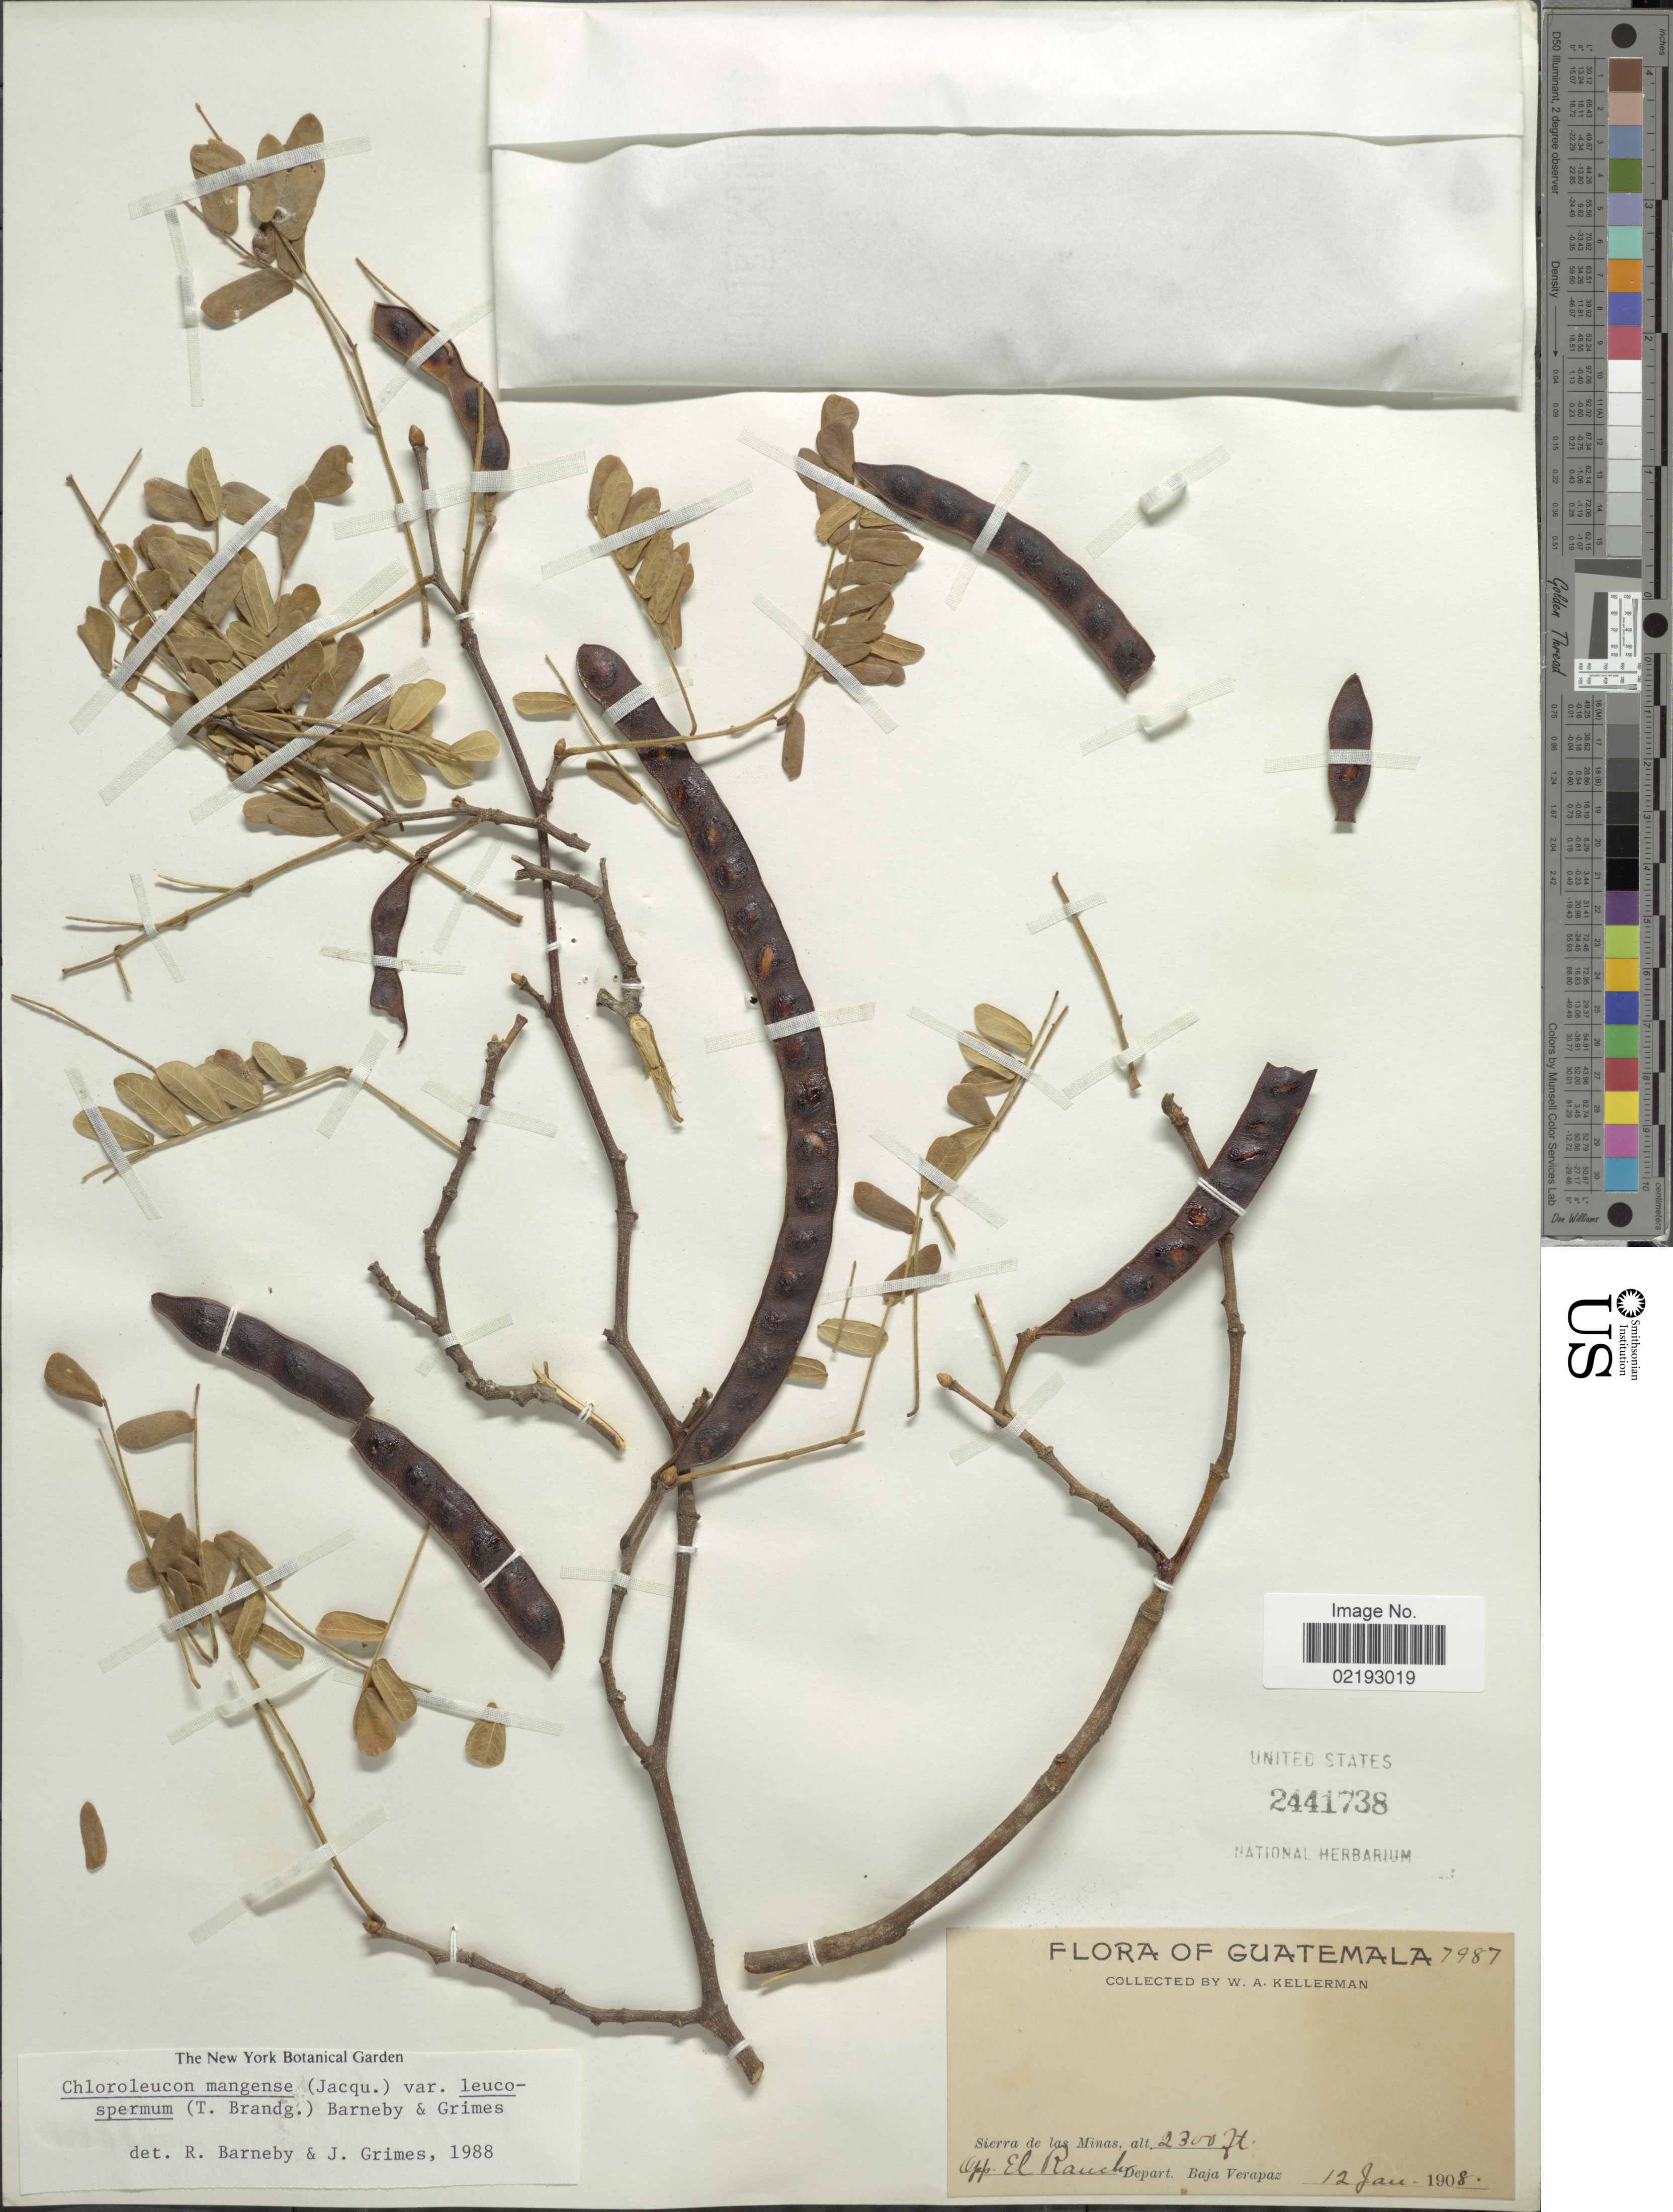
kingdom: Plantae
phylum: Tracheophyta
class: Magnoliopsida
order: Fabales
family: Fabaceae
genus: Chloroleucon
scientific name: Chloroleucon mangense var. leucospermum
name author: (Brandegee) Barneby & J.W. Grimes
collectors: W. Kellerman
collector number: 7987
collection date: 1908-01-12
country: Guatemala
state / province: Baja Verapaz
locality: Sierra de las Minas, opp. El Rancho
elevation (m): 701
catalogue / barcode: US 2441738